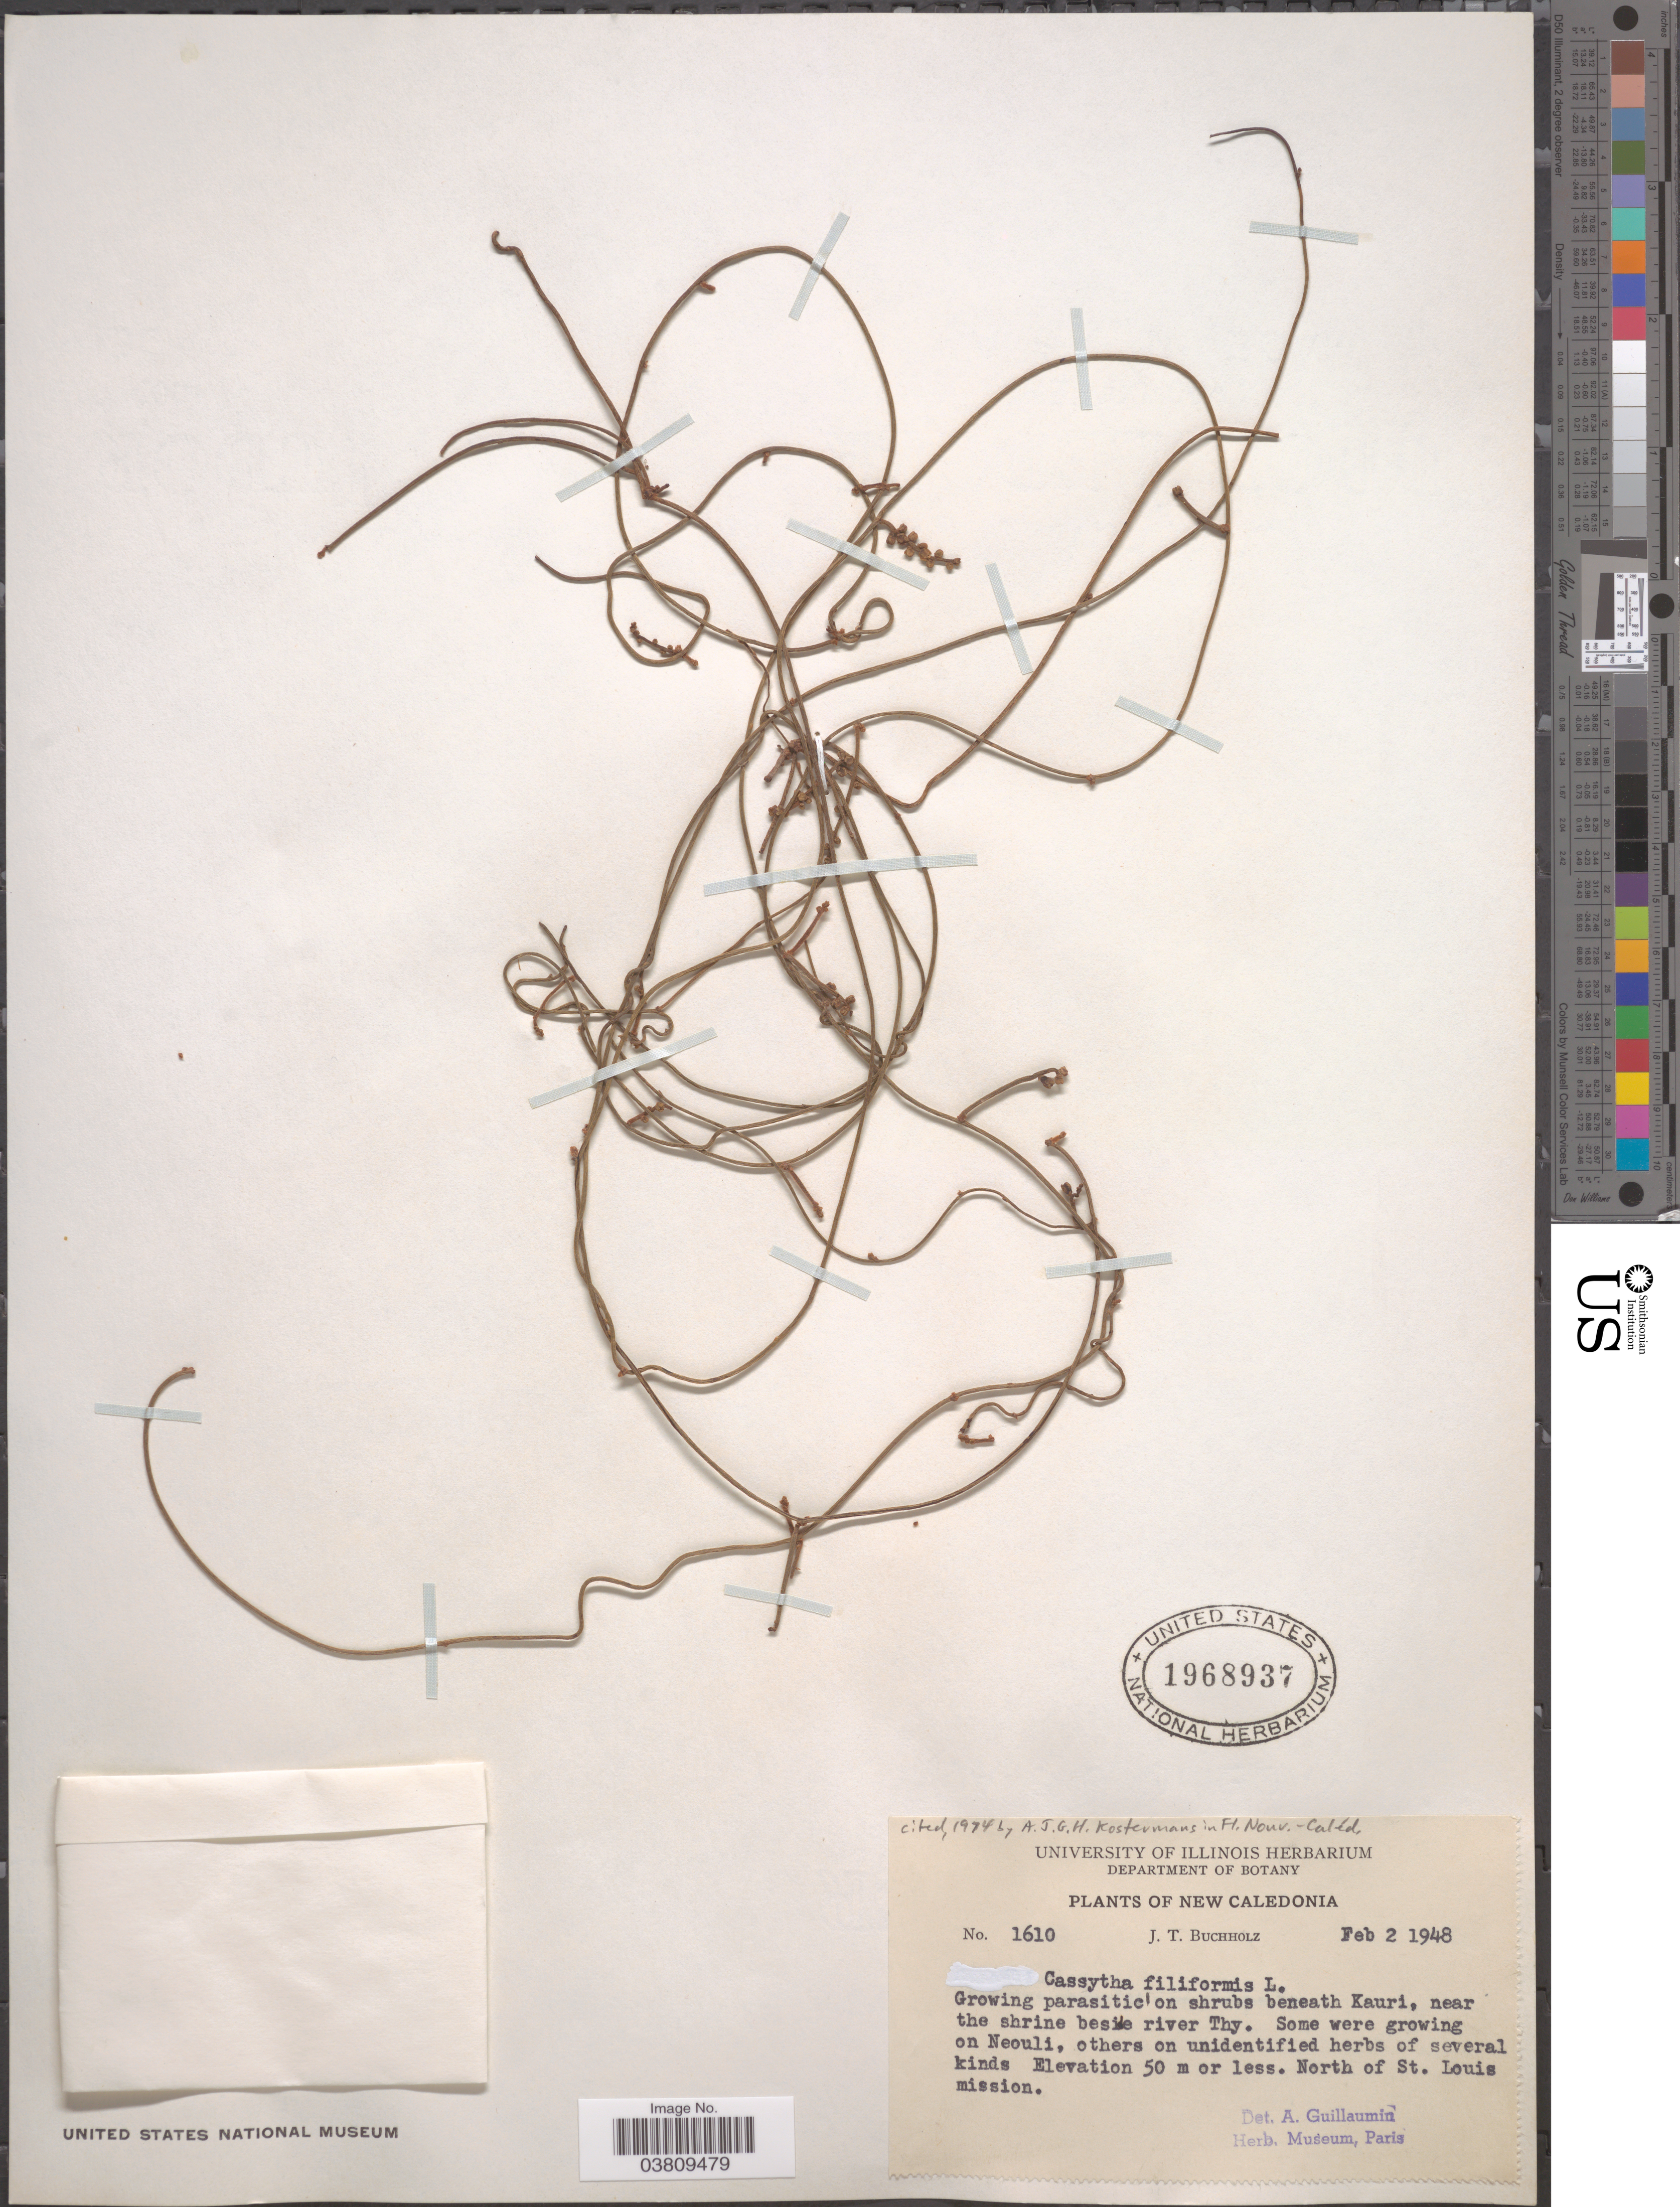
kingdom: Plantae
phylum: Tracheophyta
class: Magnoliopsida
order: Laurales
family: Lauraceae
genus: Cassytha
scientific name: Cassytha filiformis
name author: L.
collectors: J. T. Buchholz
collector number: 1610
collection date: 1948-02-02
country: New Caledonia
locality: North of St. Louis mission.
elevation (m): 50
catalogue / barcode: US 1968937